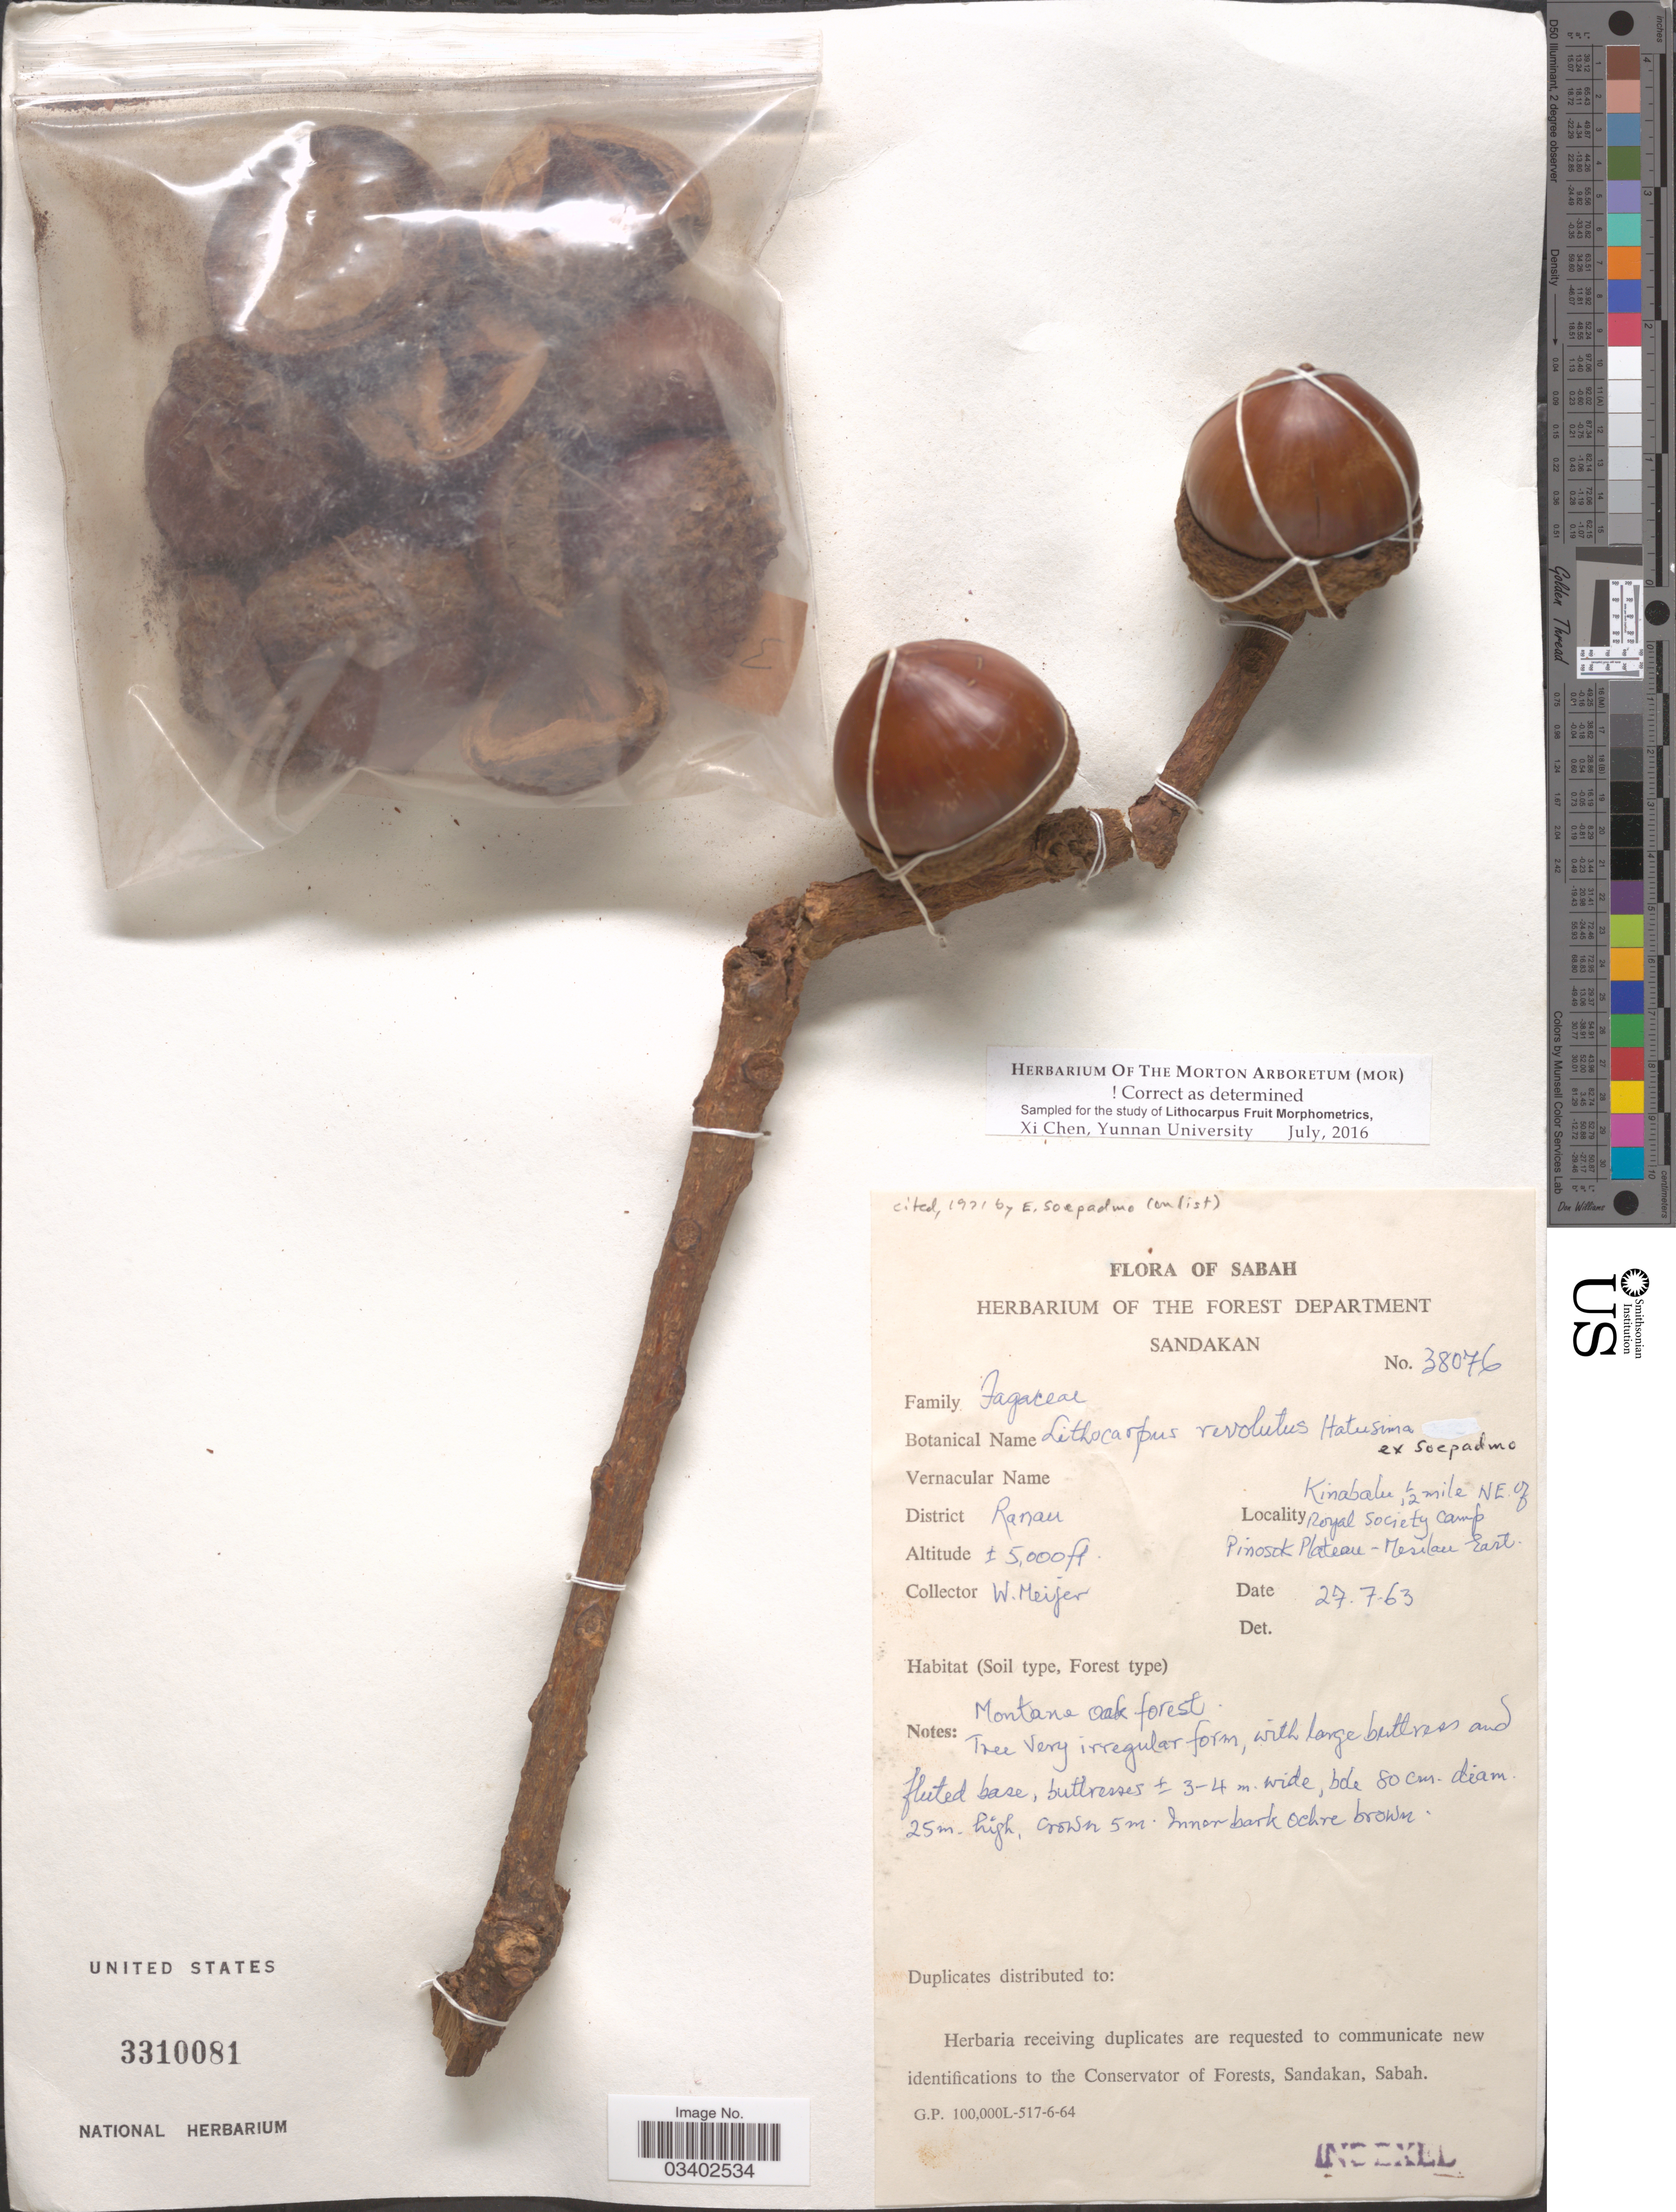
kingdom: Plantae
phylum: Tracheophyta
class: Magnoliopsida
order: Fagales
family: Fagaceae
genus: Lithocarpus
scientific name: Lithocarpus revolutus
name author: Hatus. ex Soepadmo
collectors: W. Meijer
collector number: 38076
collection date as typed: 27/7/63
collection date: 1963-07-27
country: Malaysia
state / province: Sabah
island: Borneo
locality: District Ranau. Kinabalu, ½ mile NE of Royal Society Camp Pinosok Plateau - Mesilau East.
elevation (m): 1524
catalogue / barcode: US 3310081